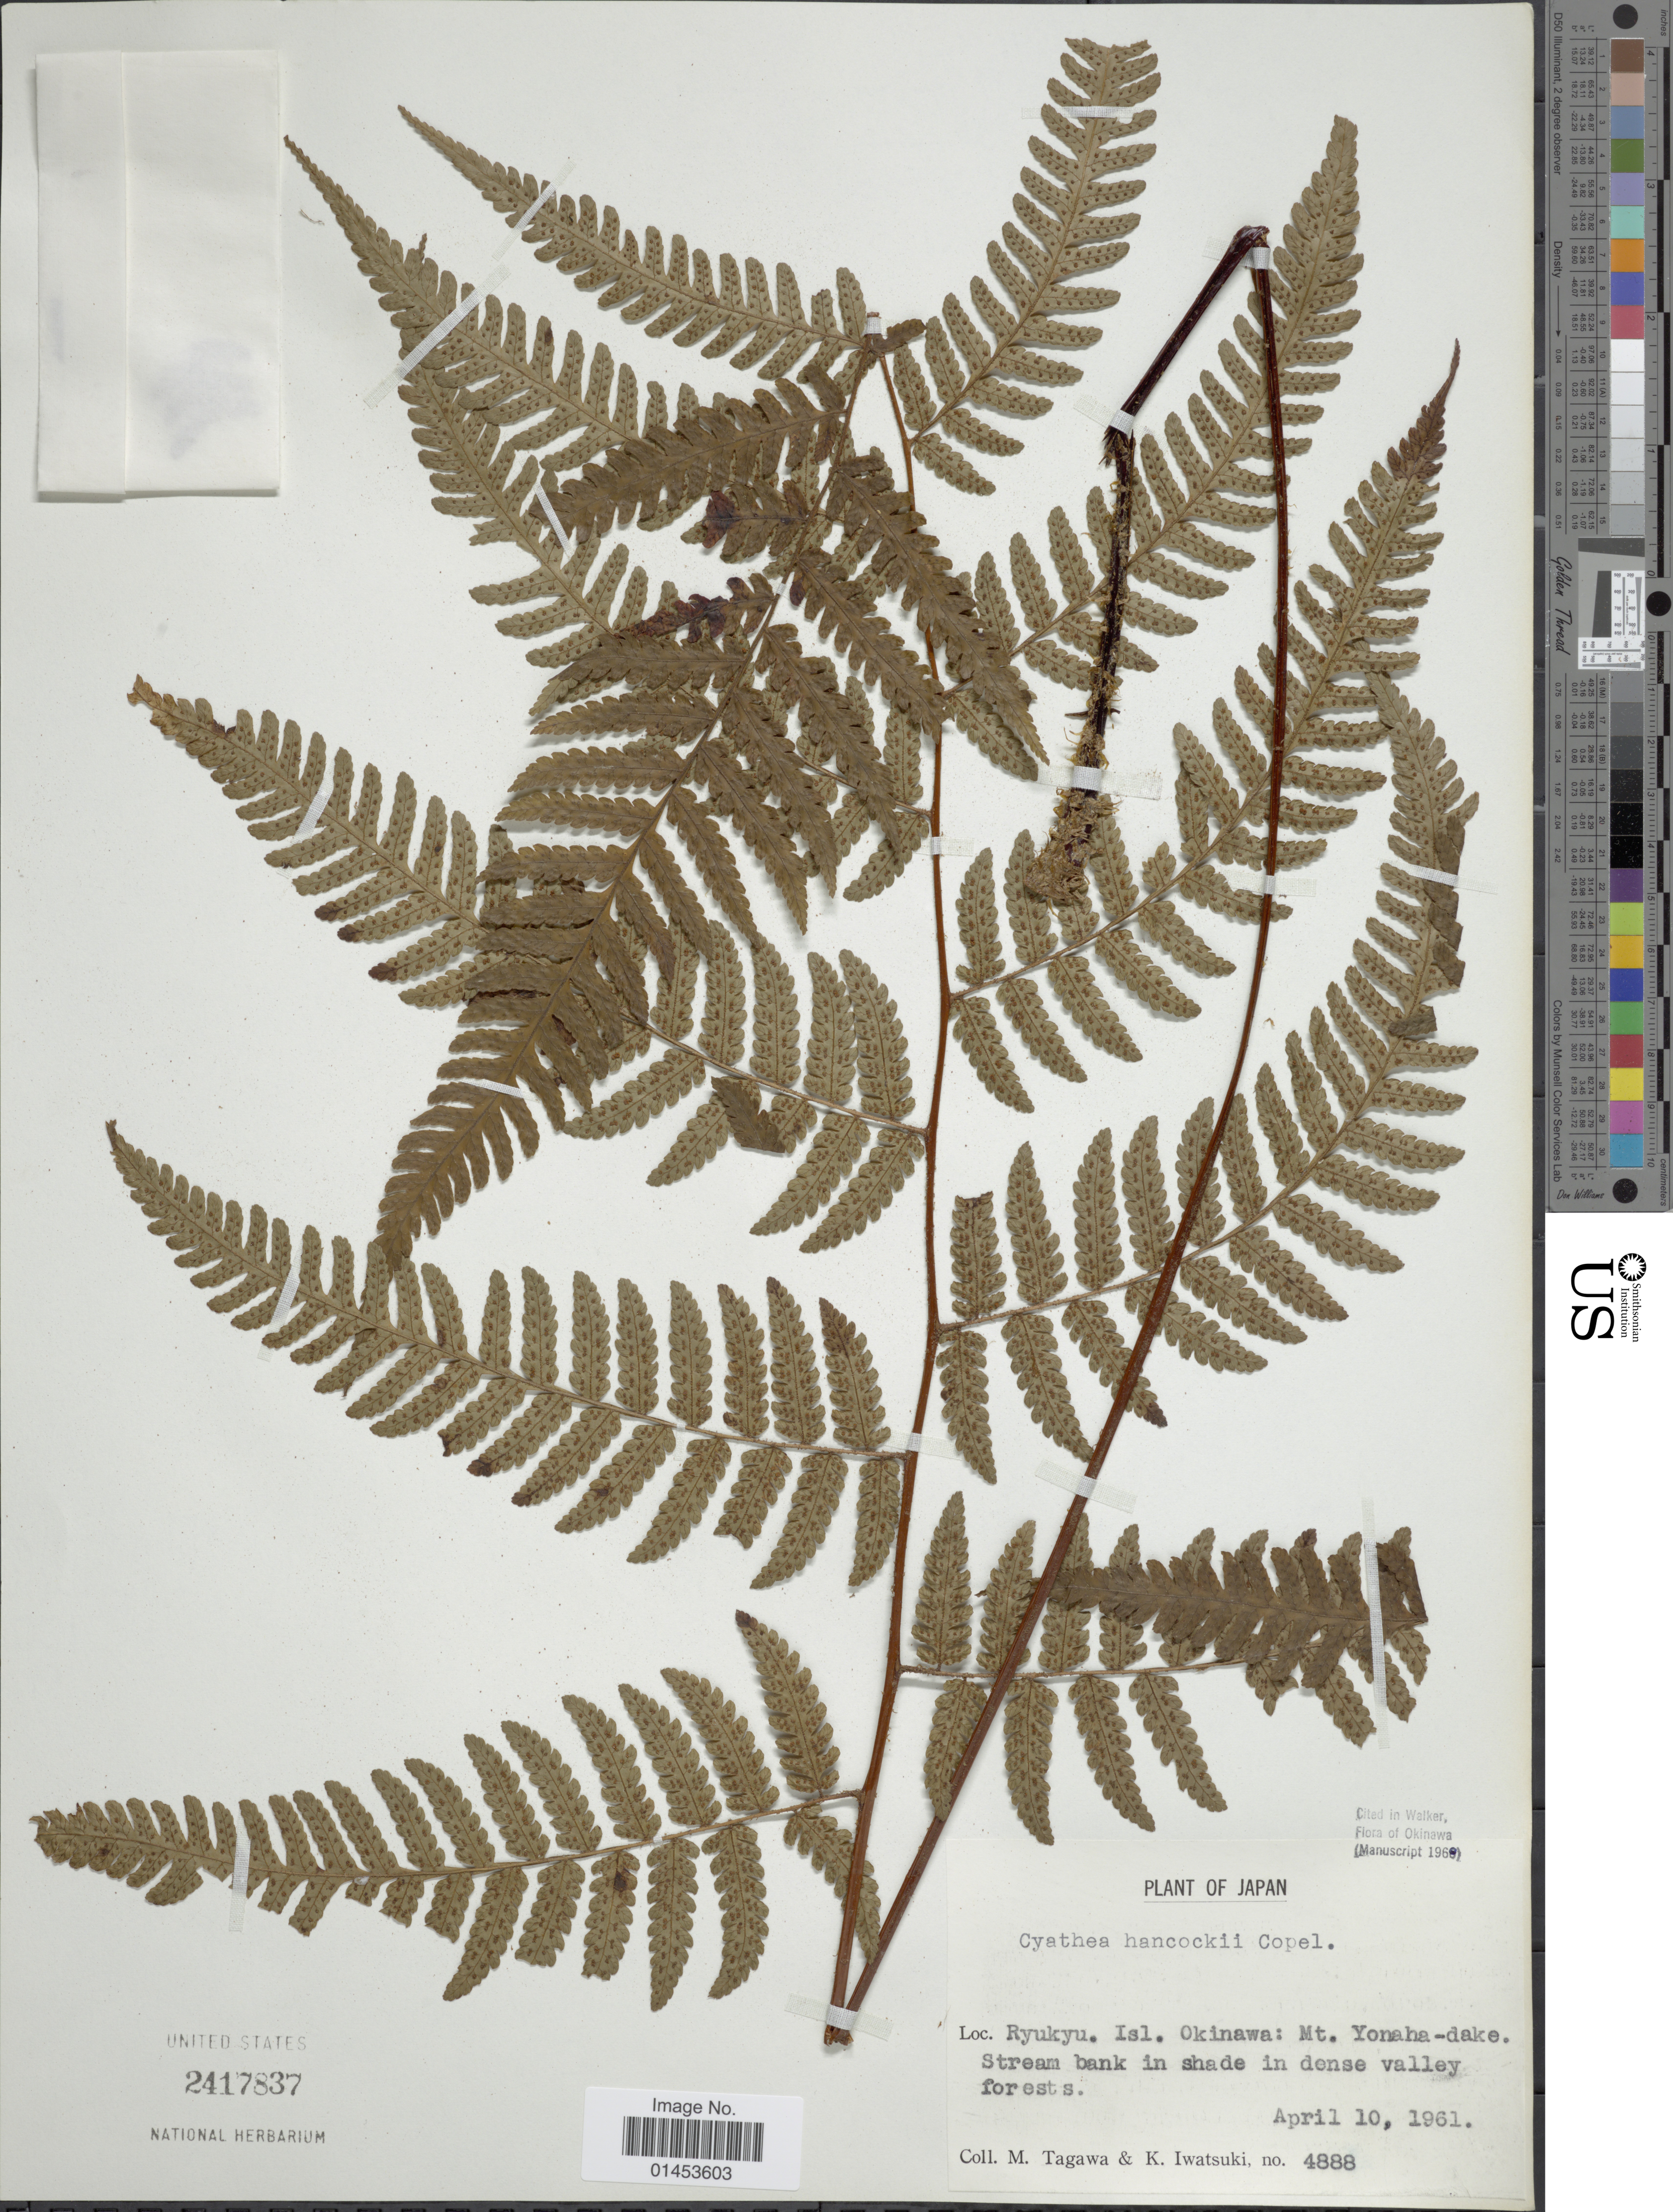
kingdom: Plantae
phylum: Tracheophyta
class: Polypodiopsida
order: Cyatheales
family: Cyatheaceae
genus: Cyathea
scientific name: Cyathea hancockii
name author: Copel.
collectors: M. Tagawa & K. Iwatsuki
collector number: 4888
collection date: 1961-04-10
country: Japan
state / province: Okinawa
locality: Ryukyu, Isl. Okinawa: Mt. Yonaha-dale, stream bank in shade in dense valley forest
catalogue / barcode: US 2417837